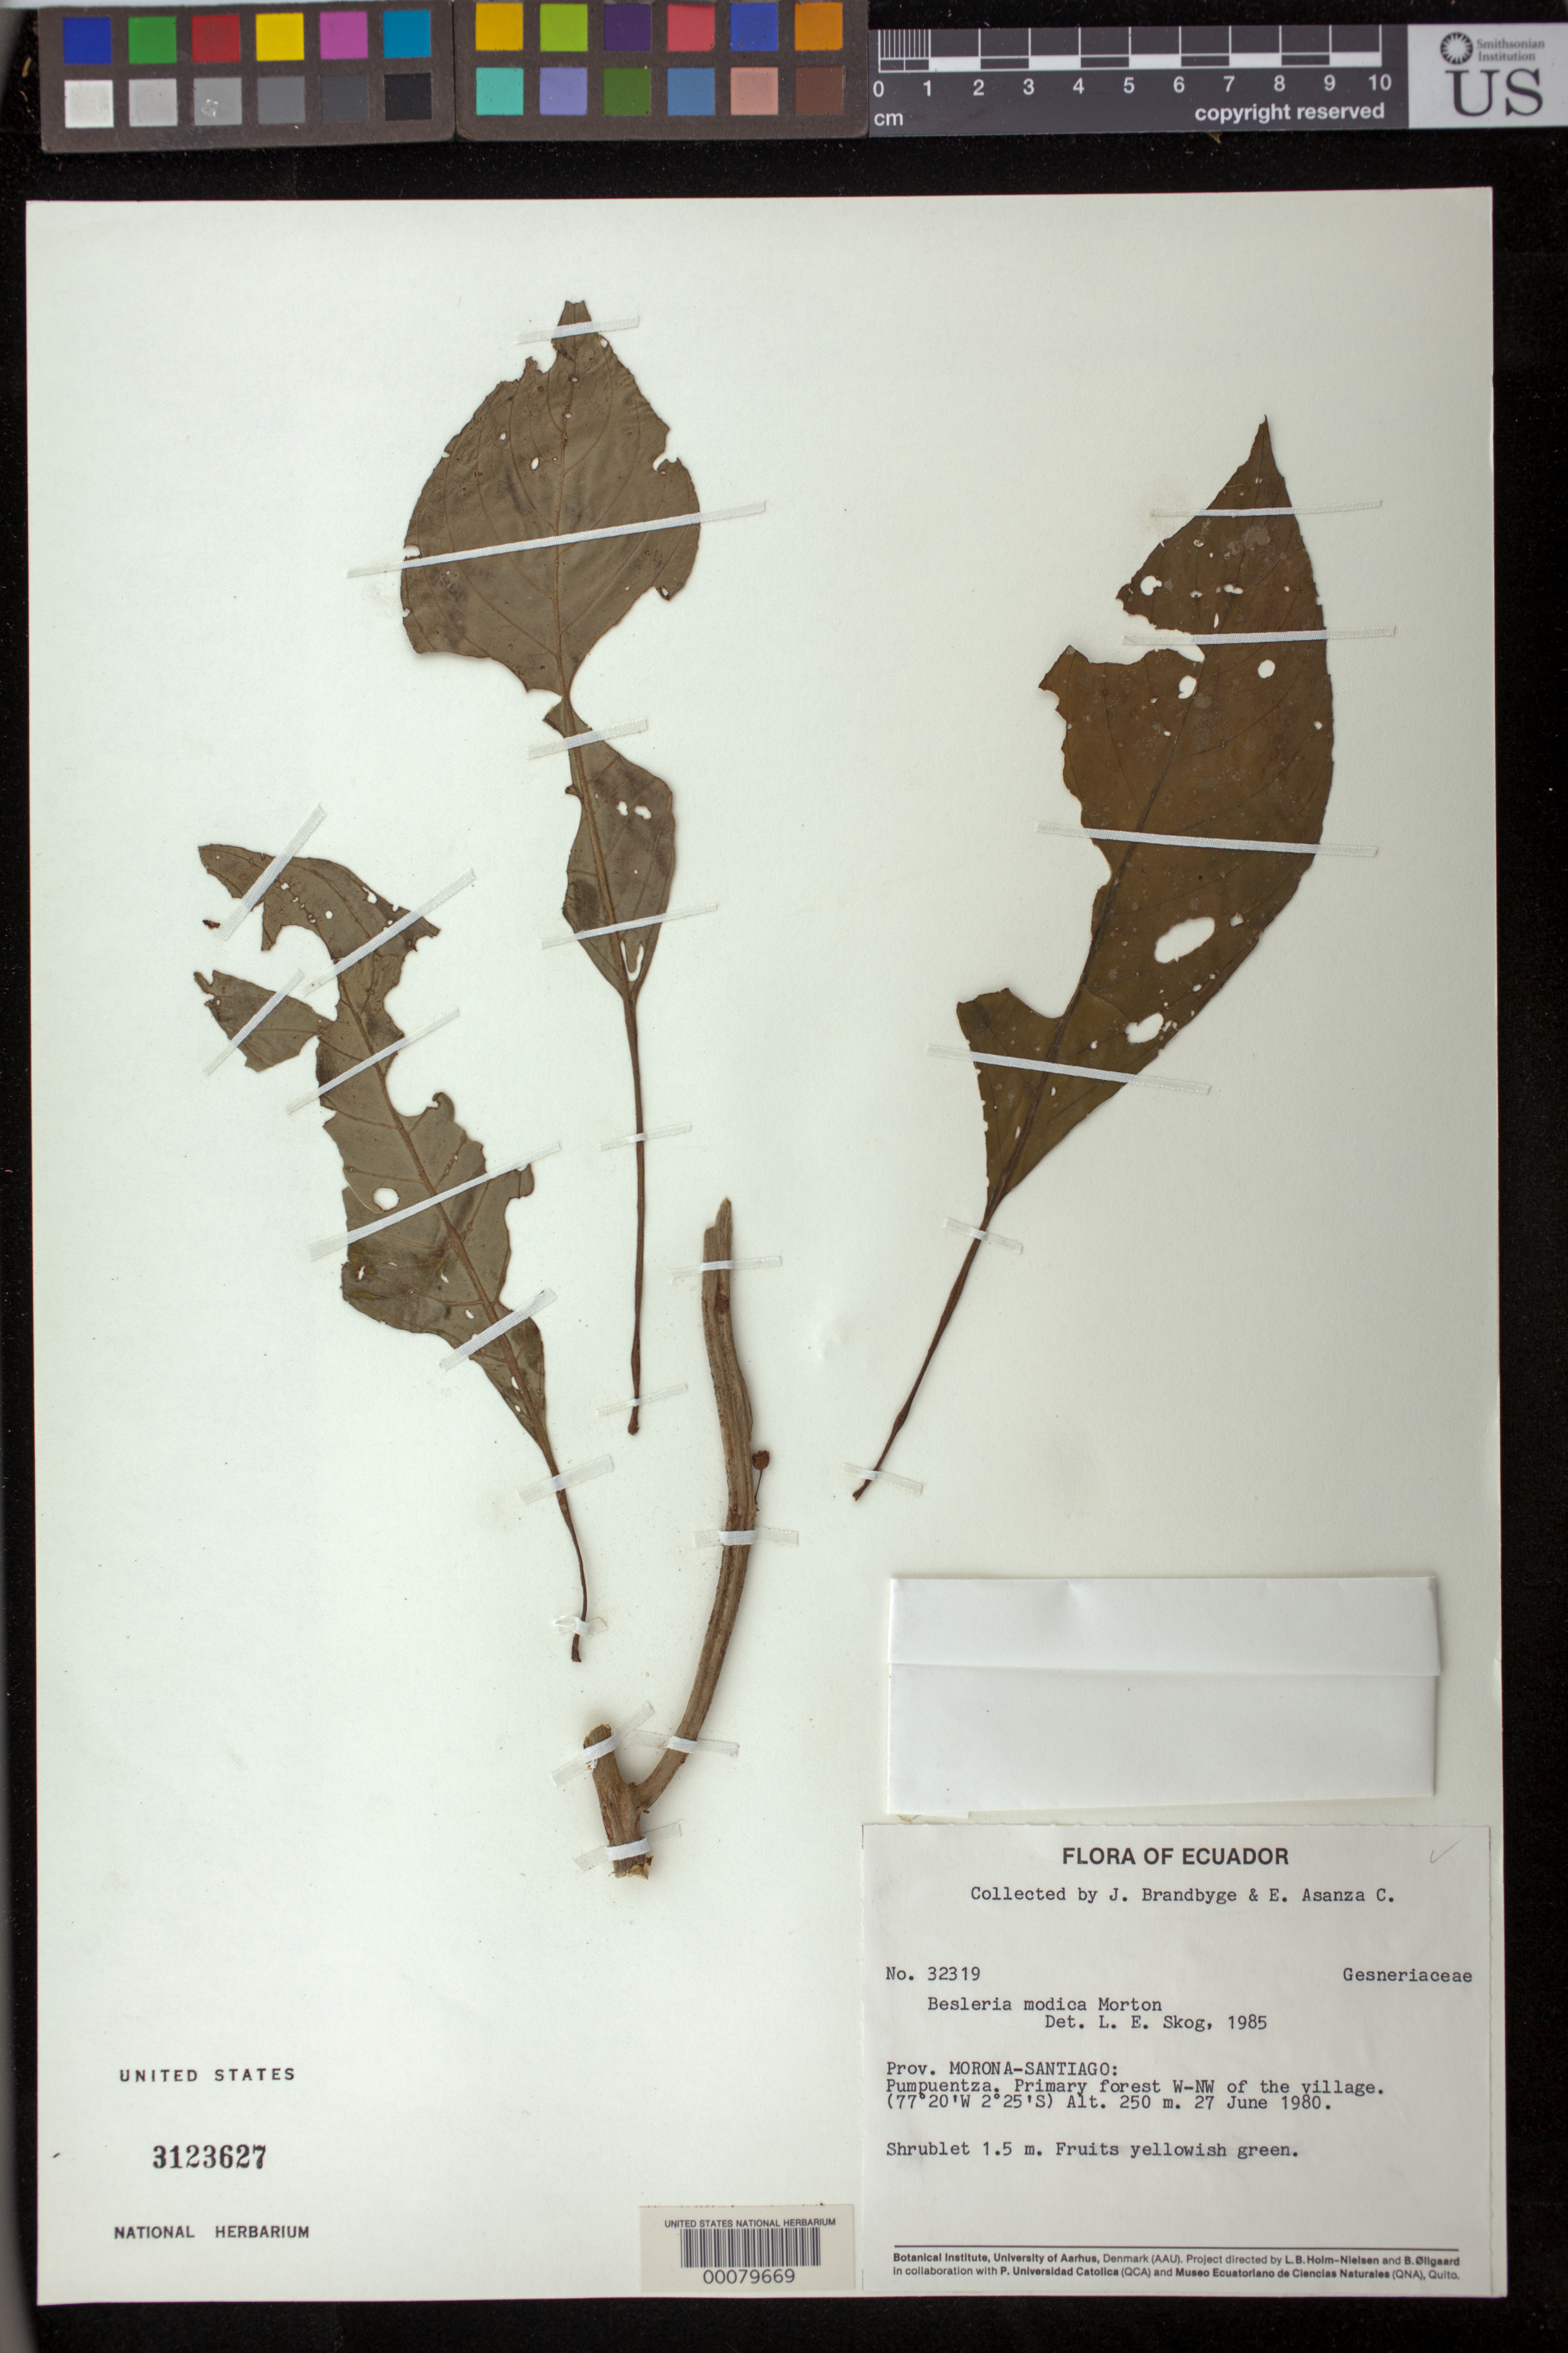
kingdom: Plantae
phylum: Tracheophyta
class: Magnoliopsida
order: Lamiales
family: Gesneriaceae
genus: Besleria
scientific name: Besleria modica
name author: C.V. Morton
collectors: J. Brandbyge & E. Asanza C.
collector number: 32319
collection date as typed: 27 Jun 1980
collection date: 1980-06-27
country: Ecuador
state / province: Morona-Santiago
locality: Pumpuentza, W-NW of the village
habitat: Primary forest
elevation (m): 250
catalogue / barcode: US 3123627